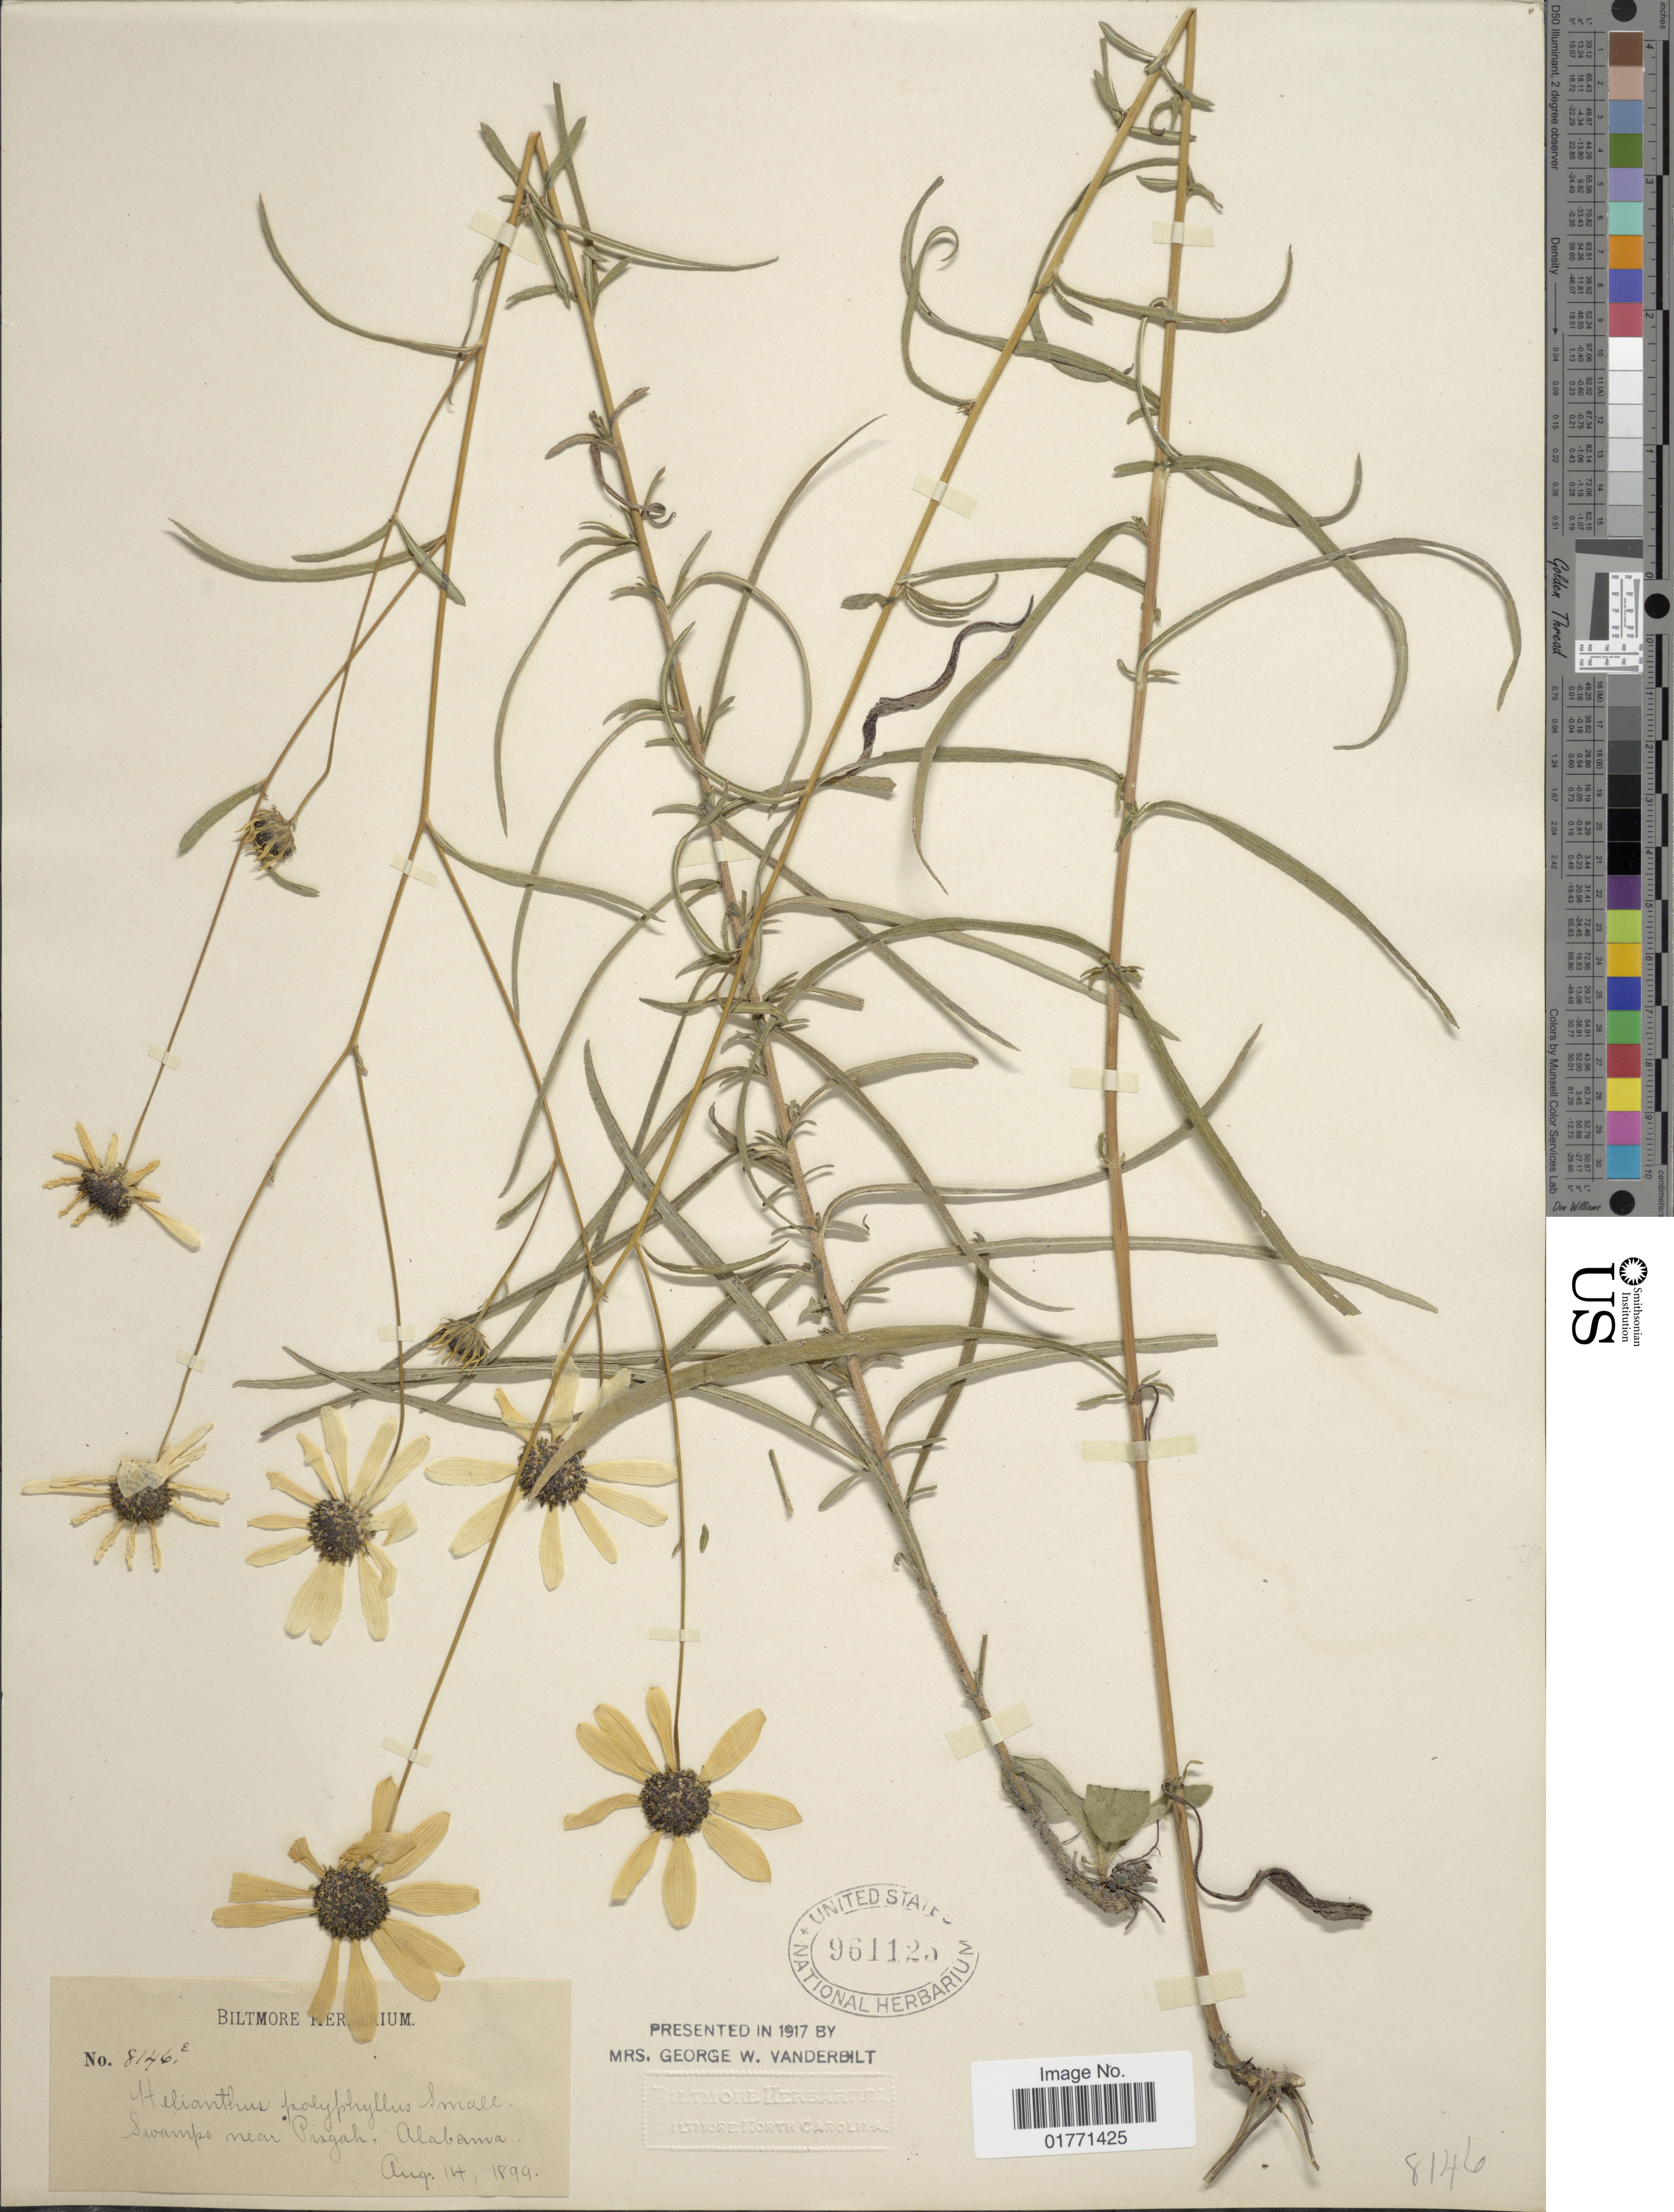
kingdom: Plantae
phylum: Tracheophyta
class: Magnoliopsida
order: Asterales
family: Asteraceae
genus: Helianthus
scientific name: Helianthus polyphyllus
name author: Small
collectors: ex herb. Biltmore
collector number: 8146e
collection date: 1899-08-14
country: United States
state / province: Alabama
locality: Swamps near Pisgah.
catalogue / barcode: US 961125